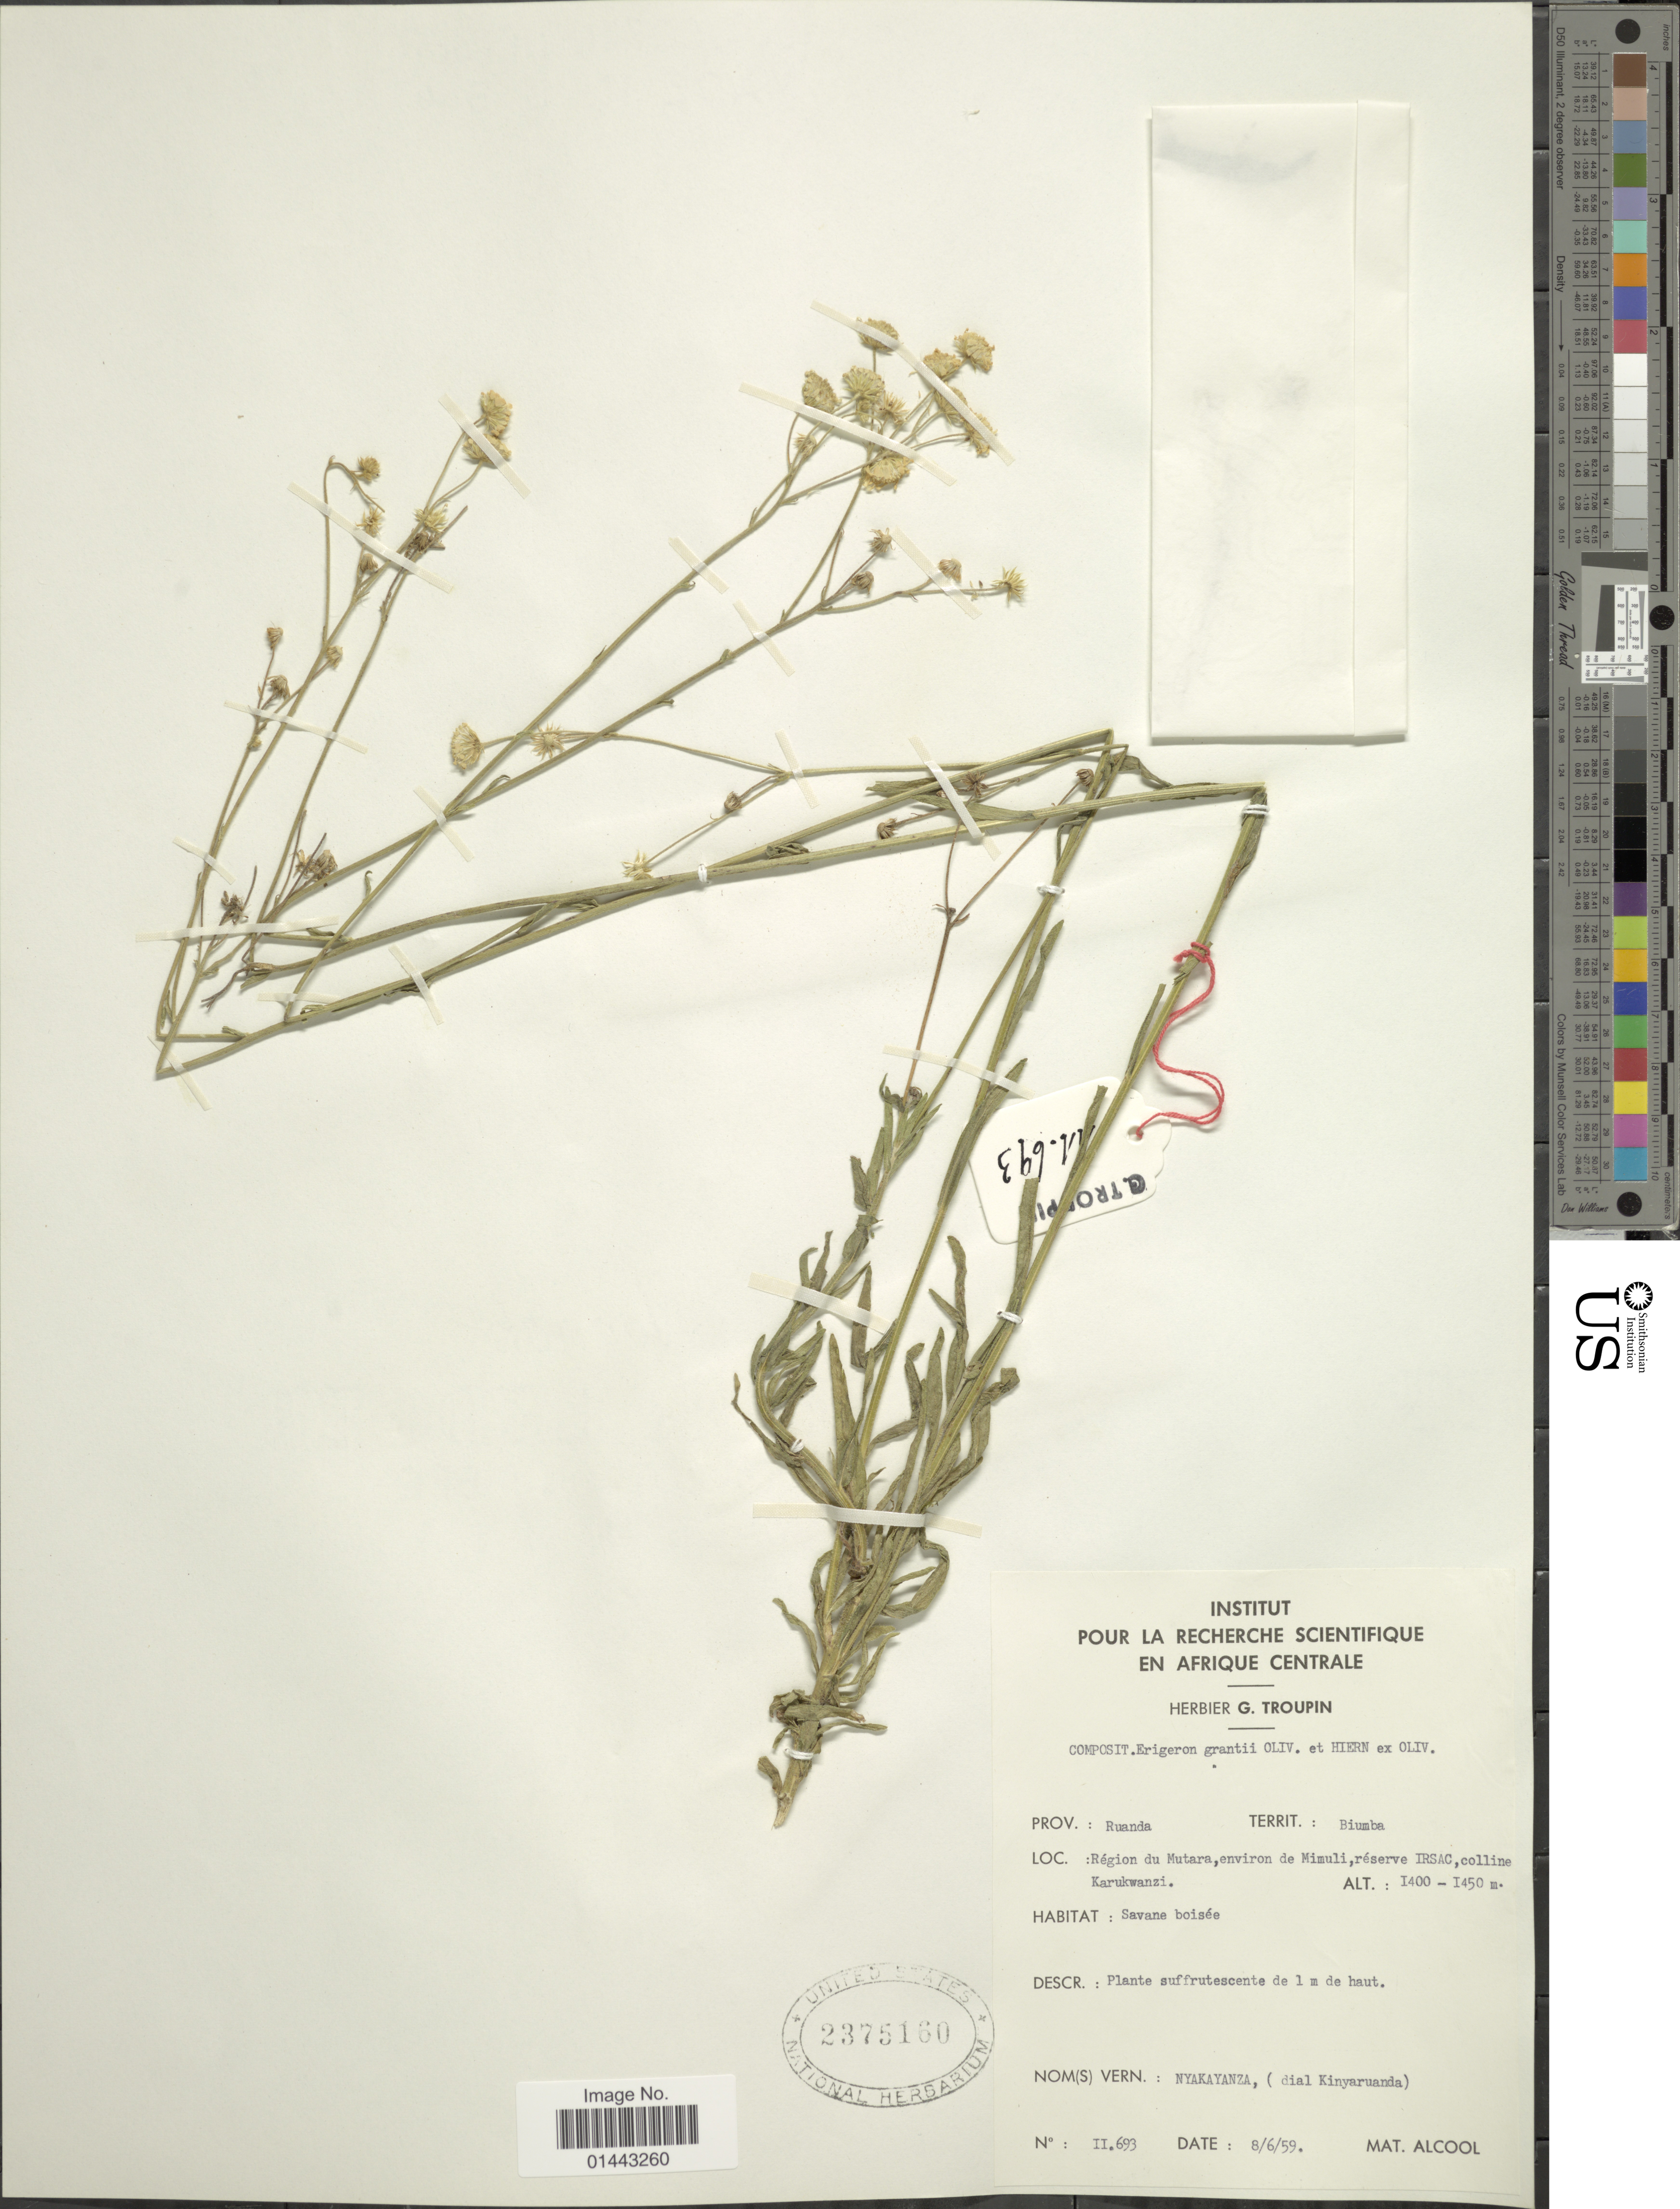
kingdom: Plantae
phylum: Tracheophyta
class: Magnoliopsida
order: Asterales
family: Asteraceae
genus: Erigeron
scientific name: Erigeron grantii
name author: Oliv. & Hiern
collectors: ex herb. G. Troupin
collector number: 11693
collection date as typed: Transcribed d/m/y: 8/6/59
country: Rwanda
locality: Prov. Ruanda, Terr. Biumba, Region du Mutara, environ de Mimuli-reserve IRSAC, collins Karukwanzi.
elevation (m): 1400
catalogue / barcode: US 2375160